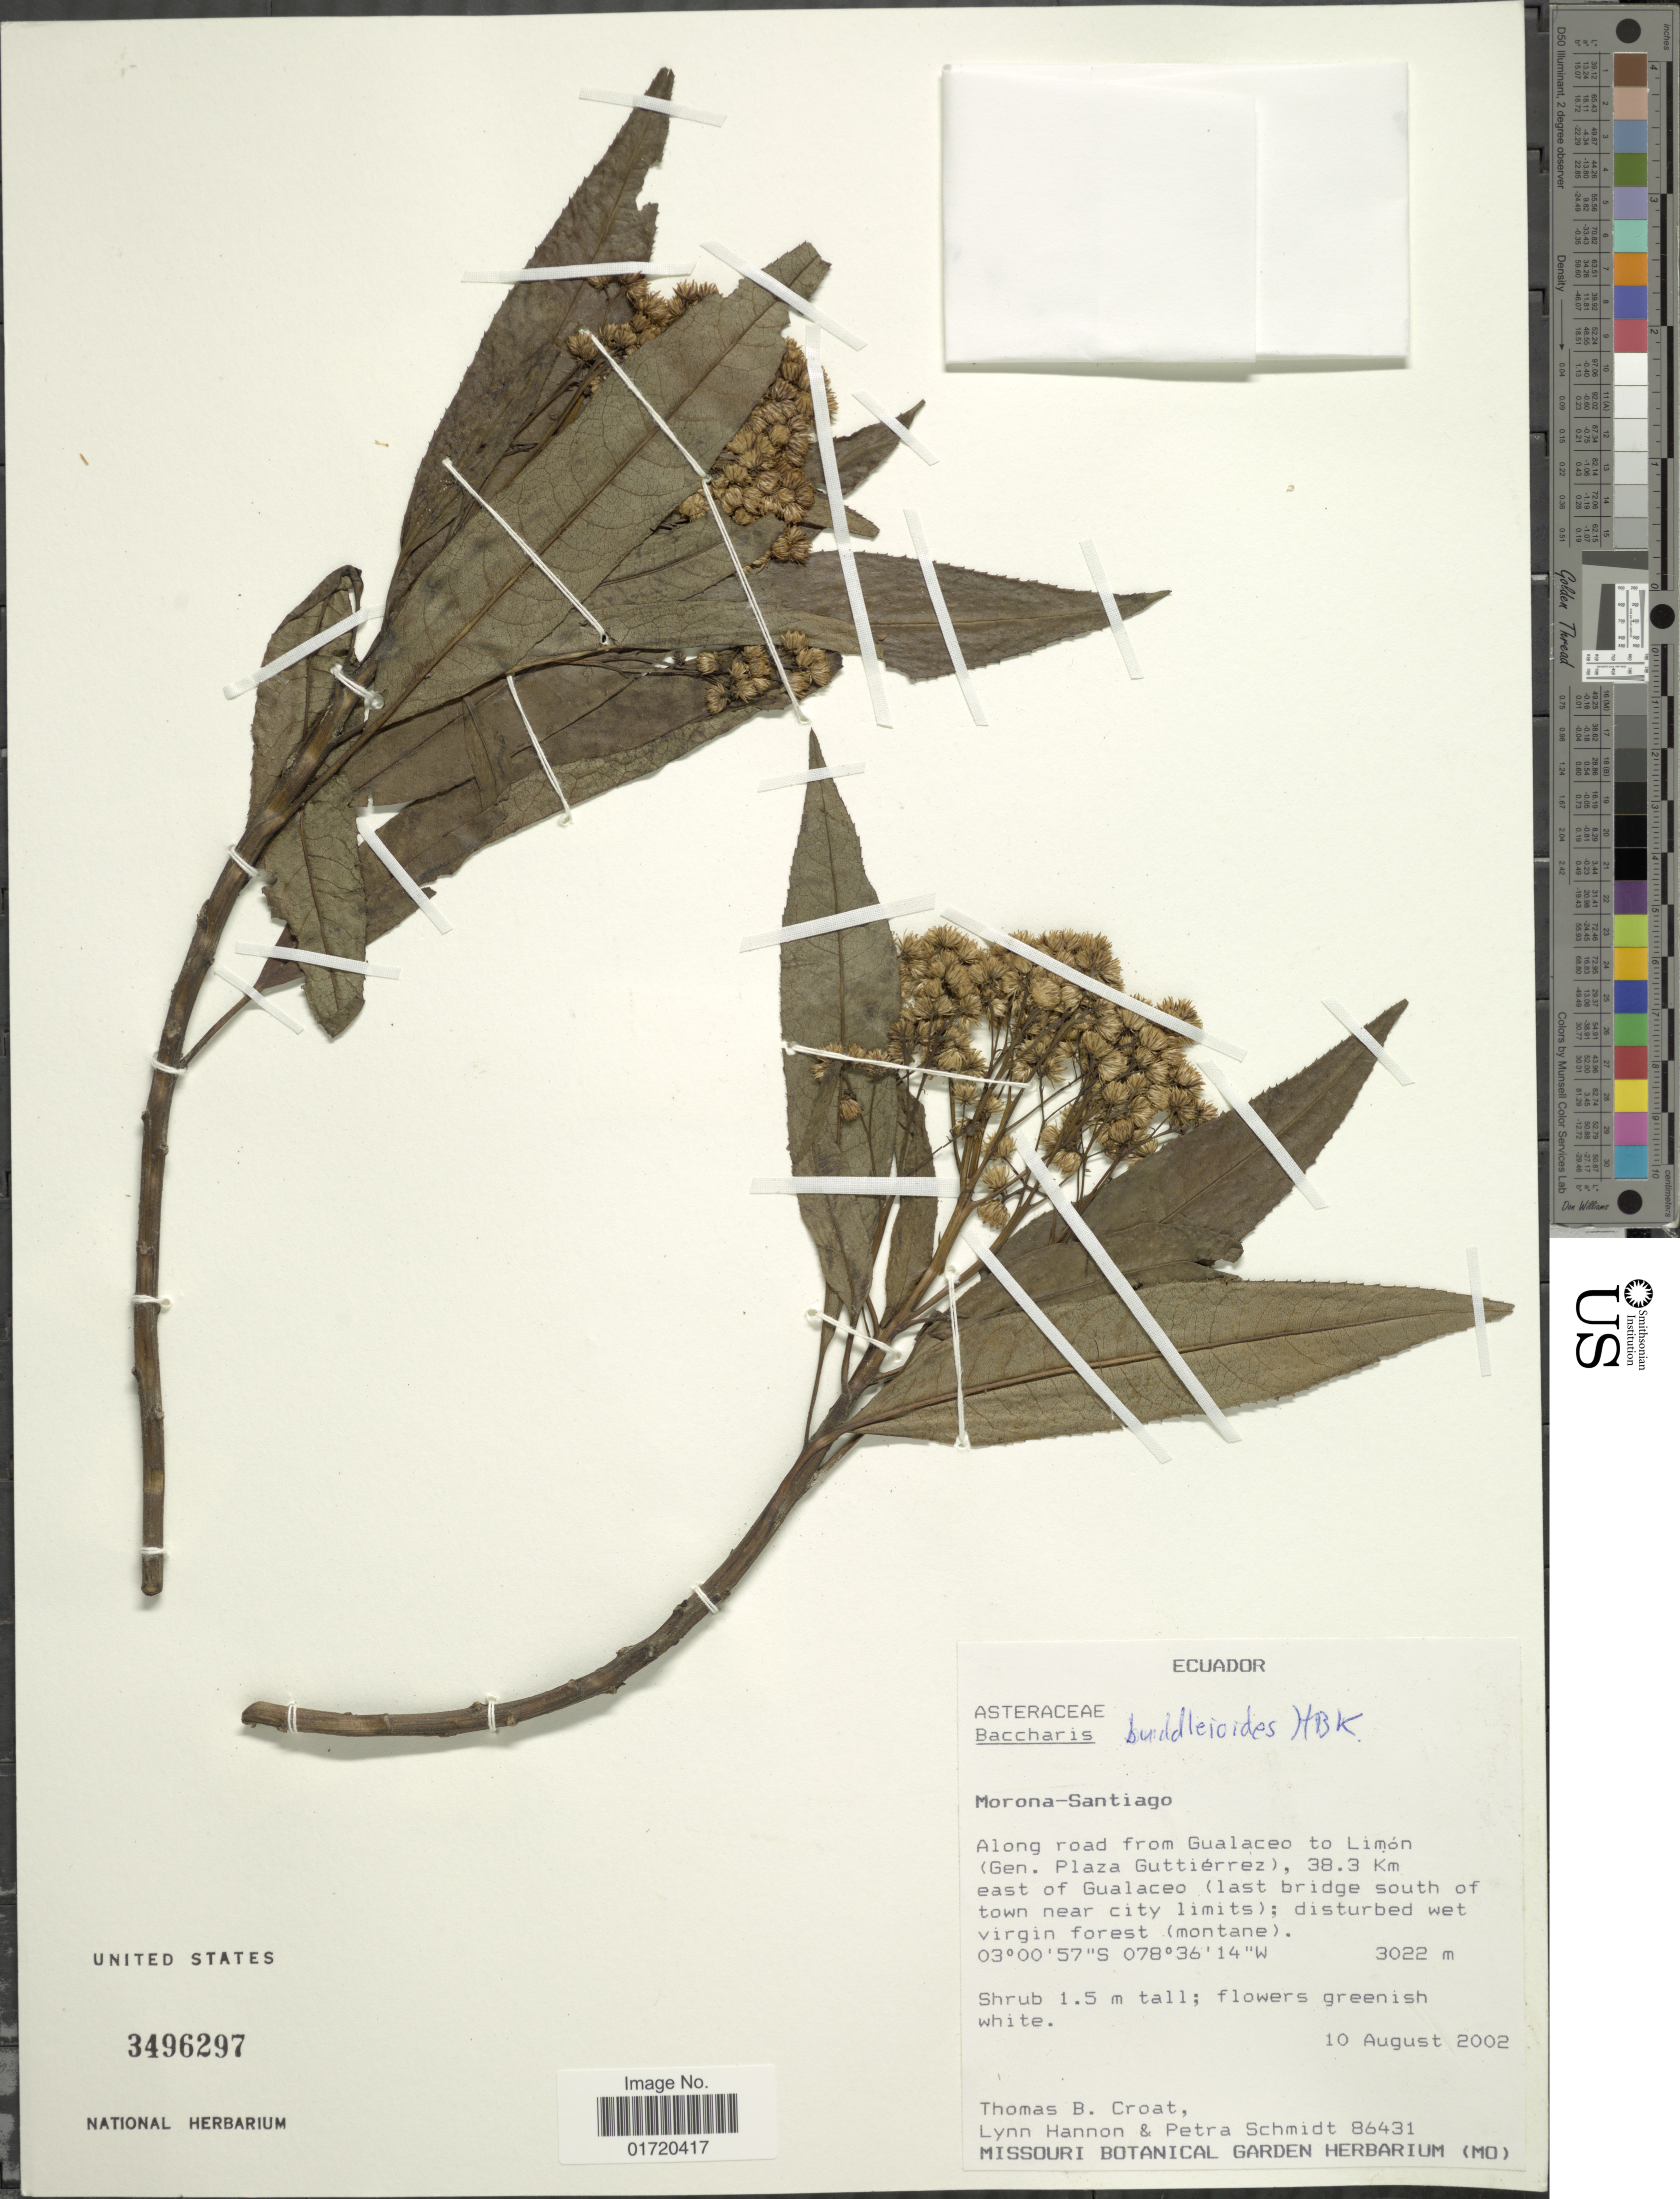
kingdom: Plantae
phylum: Tracheophyta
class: Magnoliopsida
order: Asterales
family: Asteraceae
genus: Baccharis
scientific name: Baccharis buddlejoides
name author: Kunth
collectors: T. B. Croat, L. Hannon & P. Schmidt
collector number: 86431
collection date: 2002-08-10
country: Ecuador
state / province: Morona-Santiago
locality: Along road from Gualeceo to Limon (Gen. Plaza Guttierrez), 38.3 Km east of Gualaceo (last bridge south of town near city limits)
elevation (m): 3022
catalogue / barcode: US 3496297